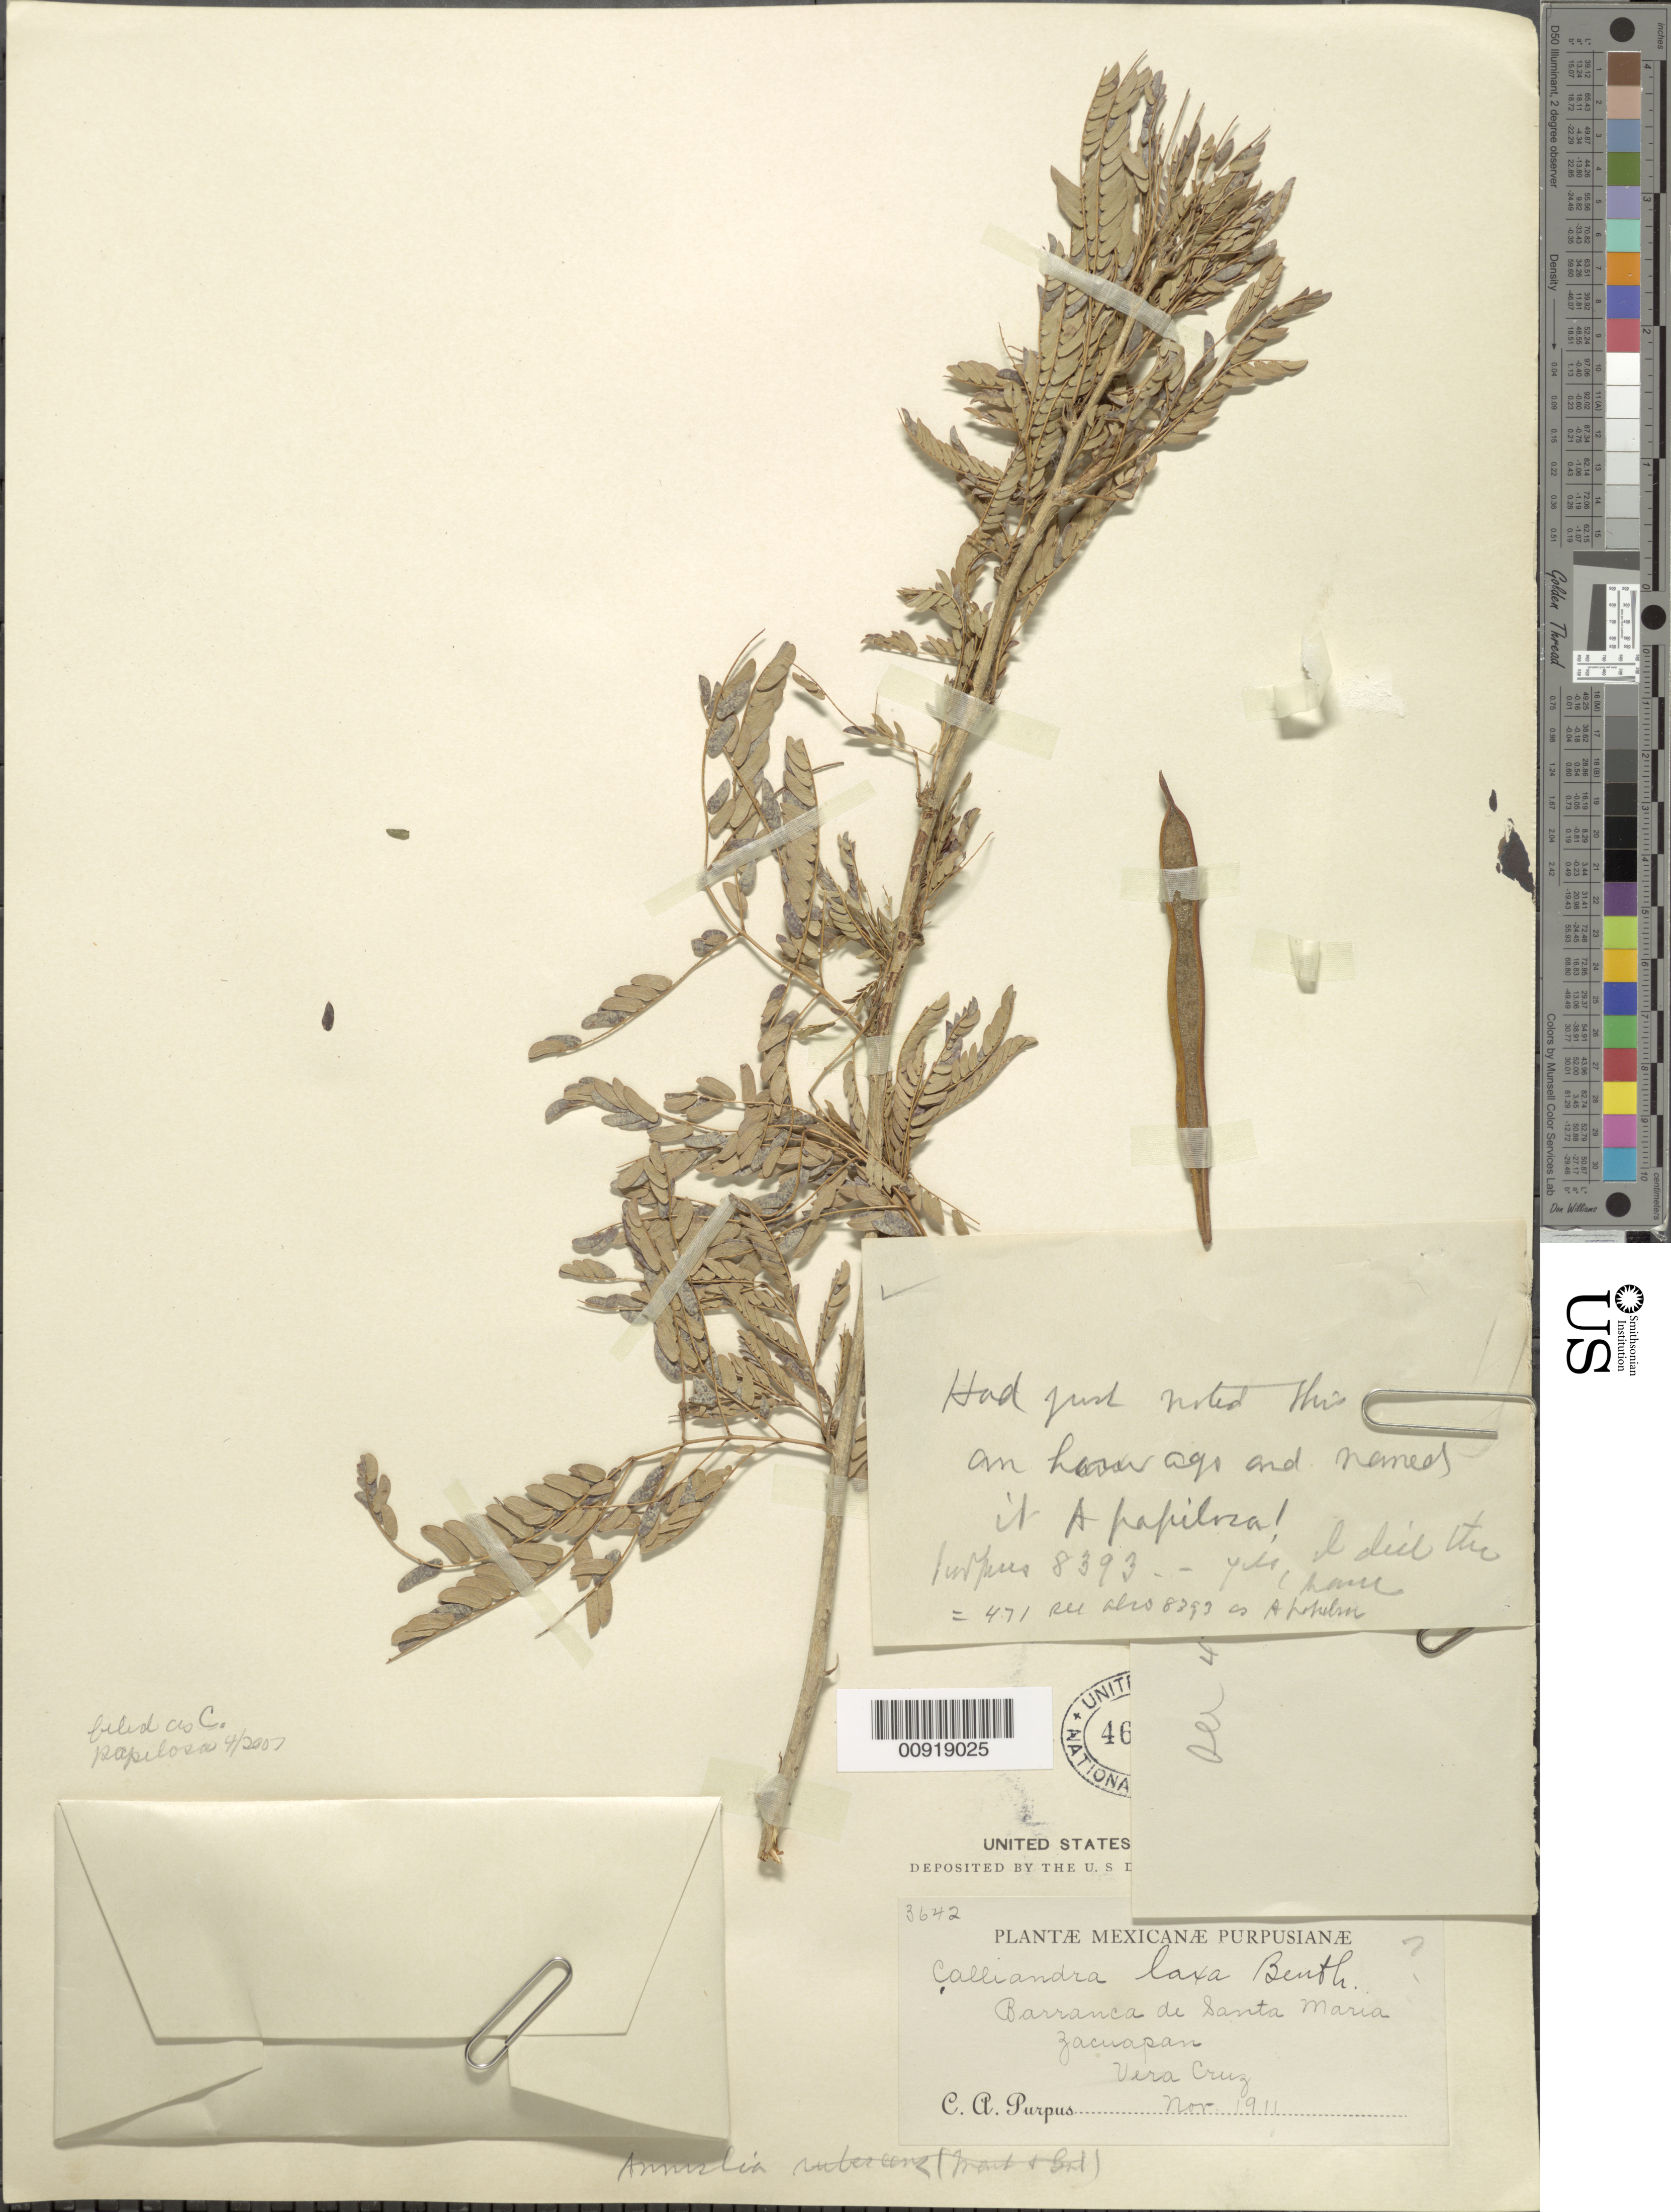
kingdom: Plantae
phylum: Tracheophyta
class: Magnoliopsida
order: Fabales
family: Fabaceae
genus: Calliandra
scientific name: Calliandra papillosa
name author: (Britton) Standl.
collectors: C. A. Purpus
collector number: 3642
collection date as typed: Nov 1911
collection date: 1911-11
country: Mexico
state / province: Veracruz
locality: Barranca de Santa María, Zacuapam, Veracruz.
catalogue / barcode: US 463655